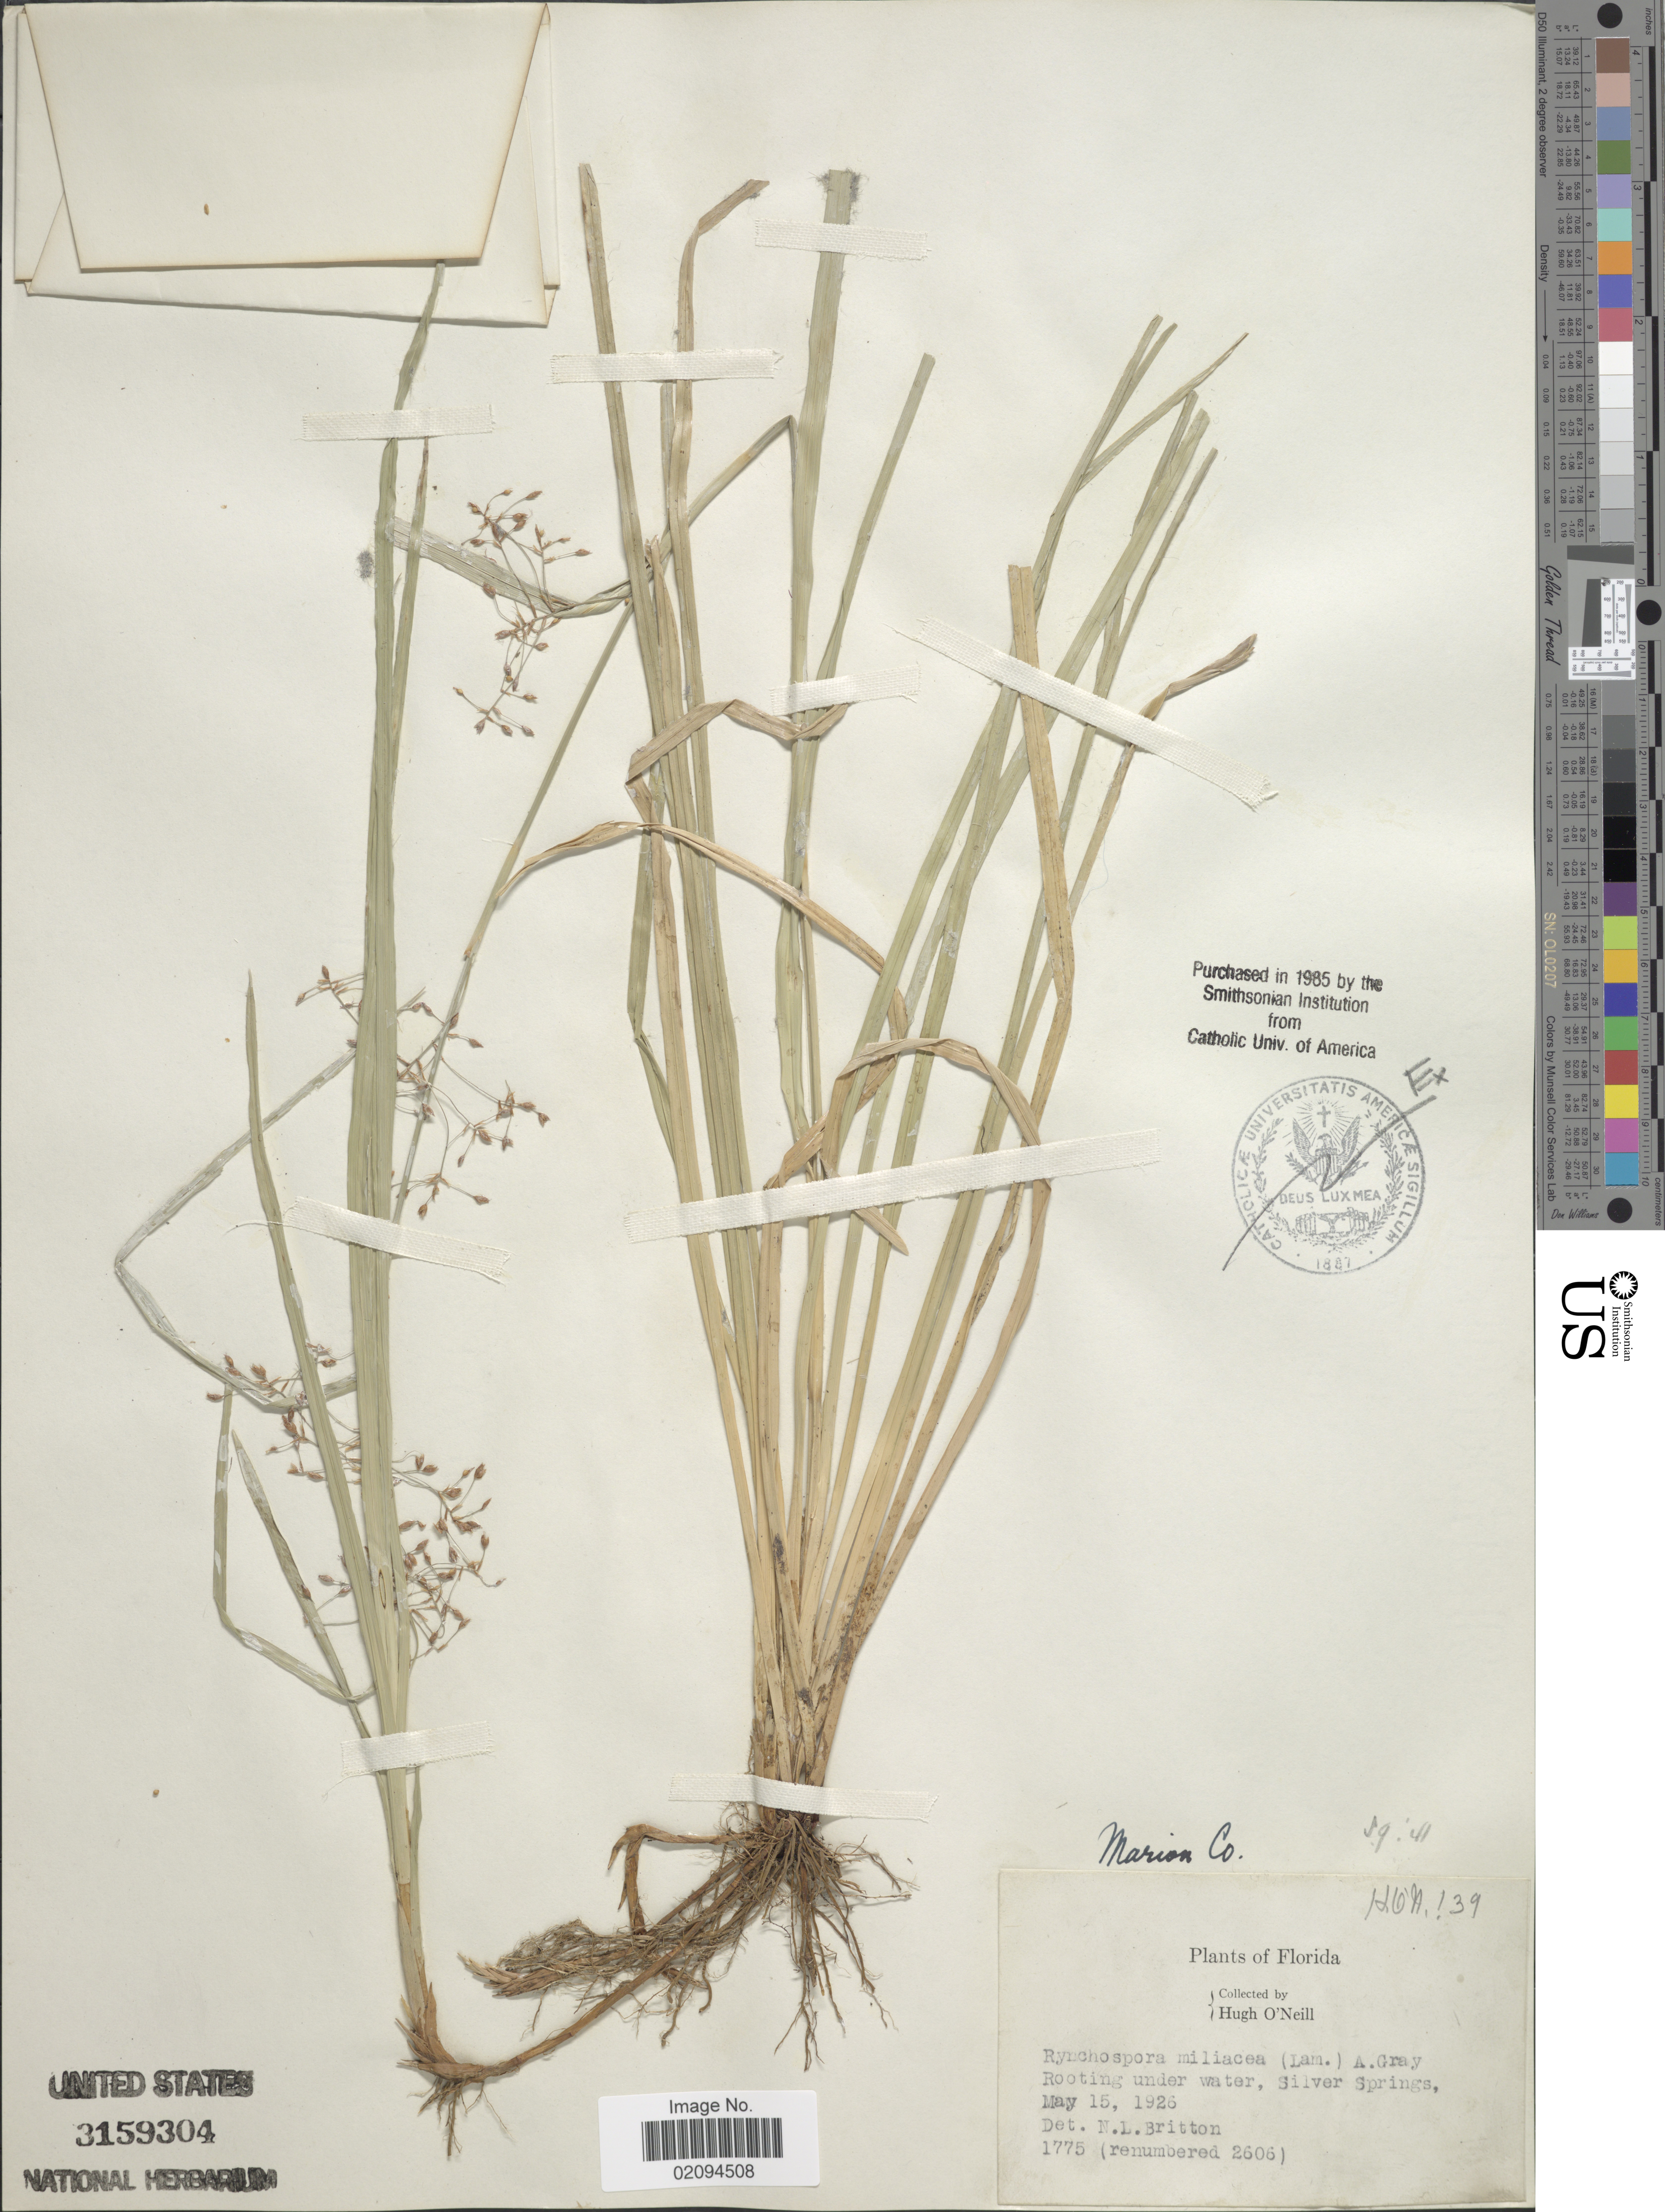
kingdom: Plantae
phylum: Tracheophyta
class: Liliopsida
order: Poales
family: Cyperaceae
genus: Rhynchospora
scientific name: Rhynchospora miliacea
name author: (Lam.) A. Gray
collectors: H. O'Neill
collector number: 1775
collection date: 1926-05-15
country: United States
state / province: Florida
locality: Rooting under water, Silver Springs. Marion Co.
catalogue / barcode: US 3159304